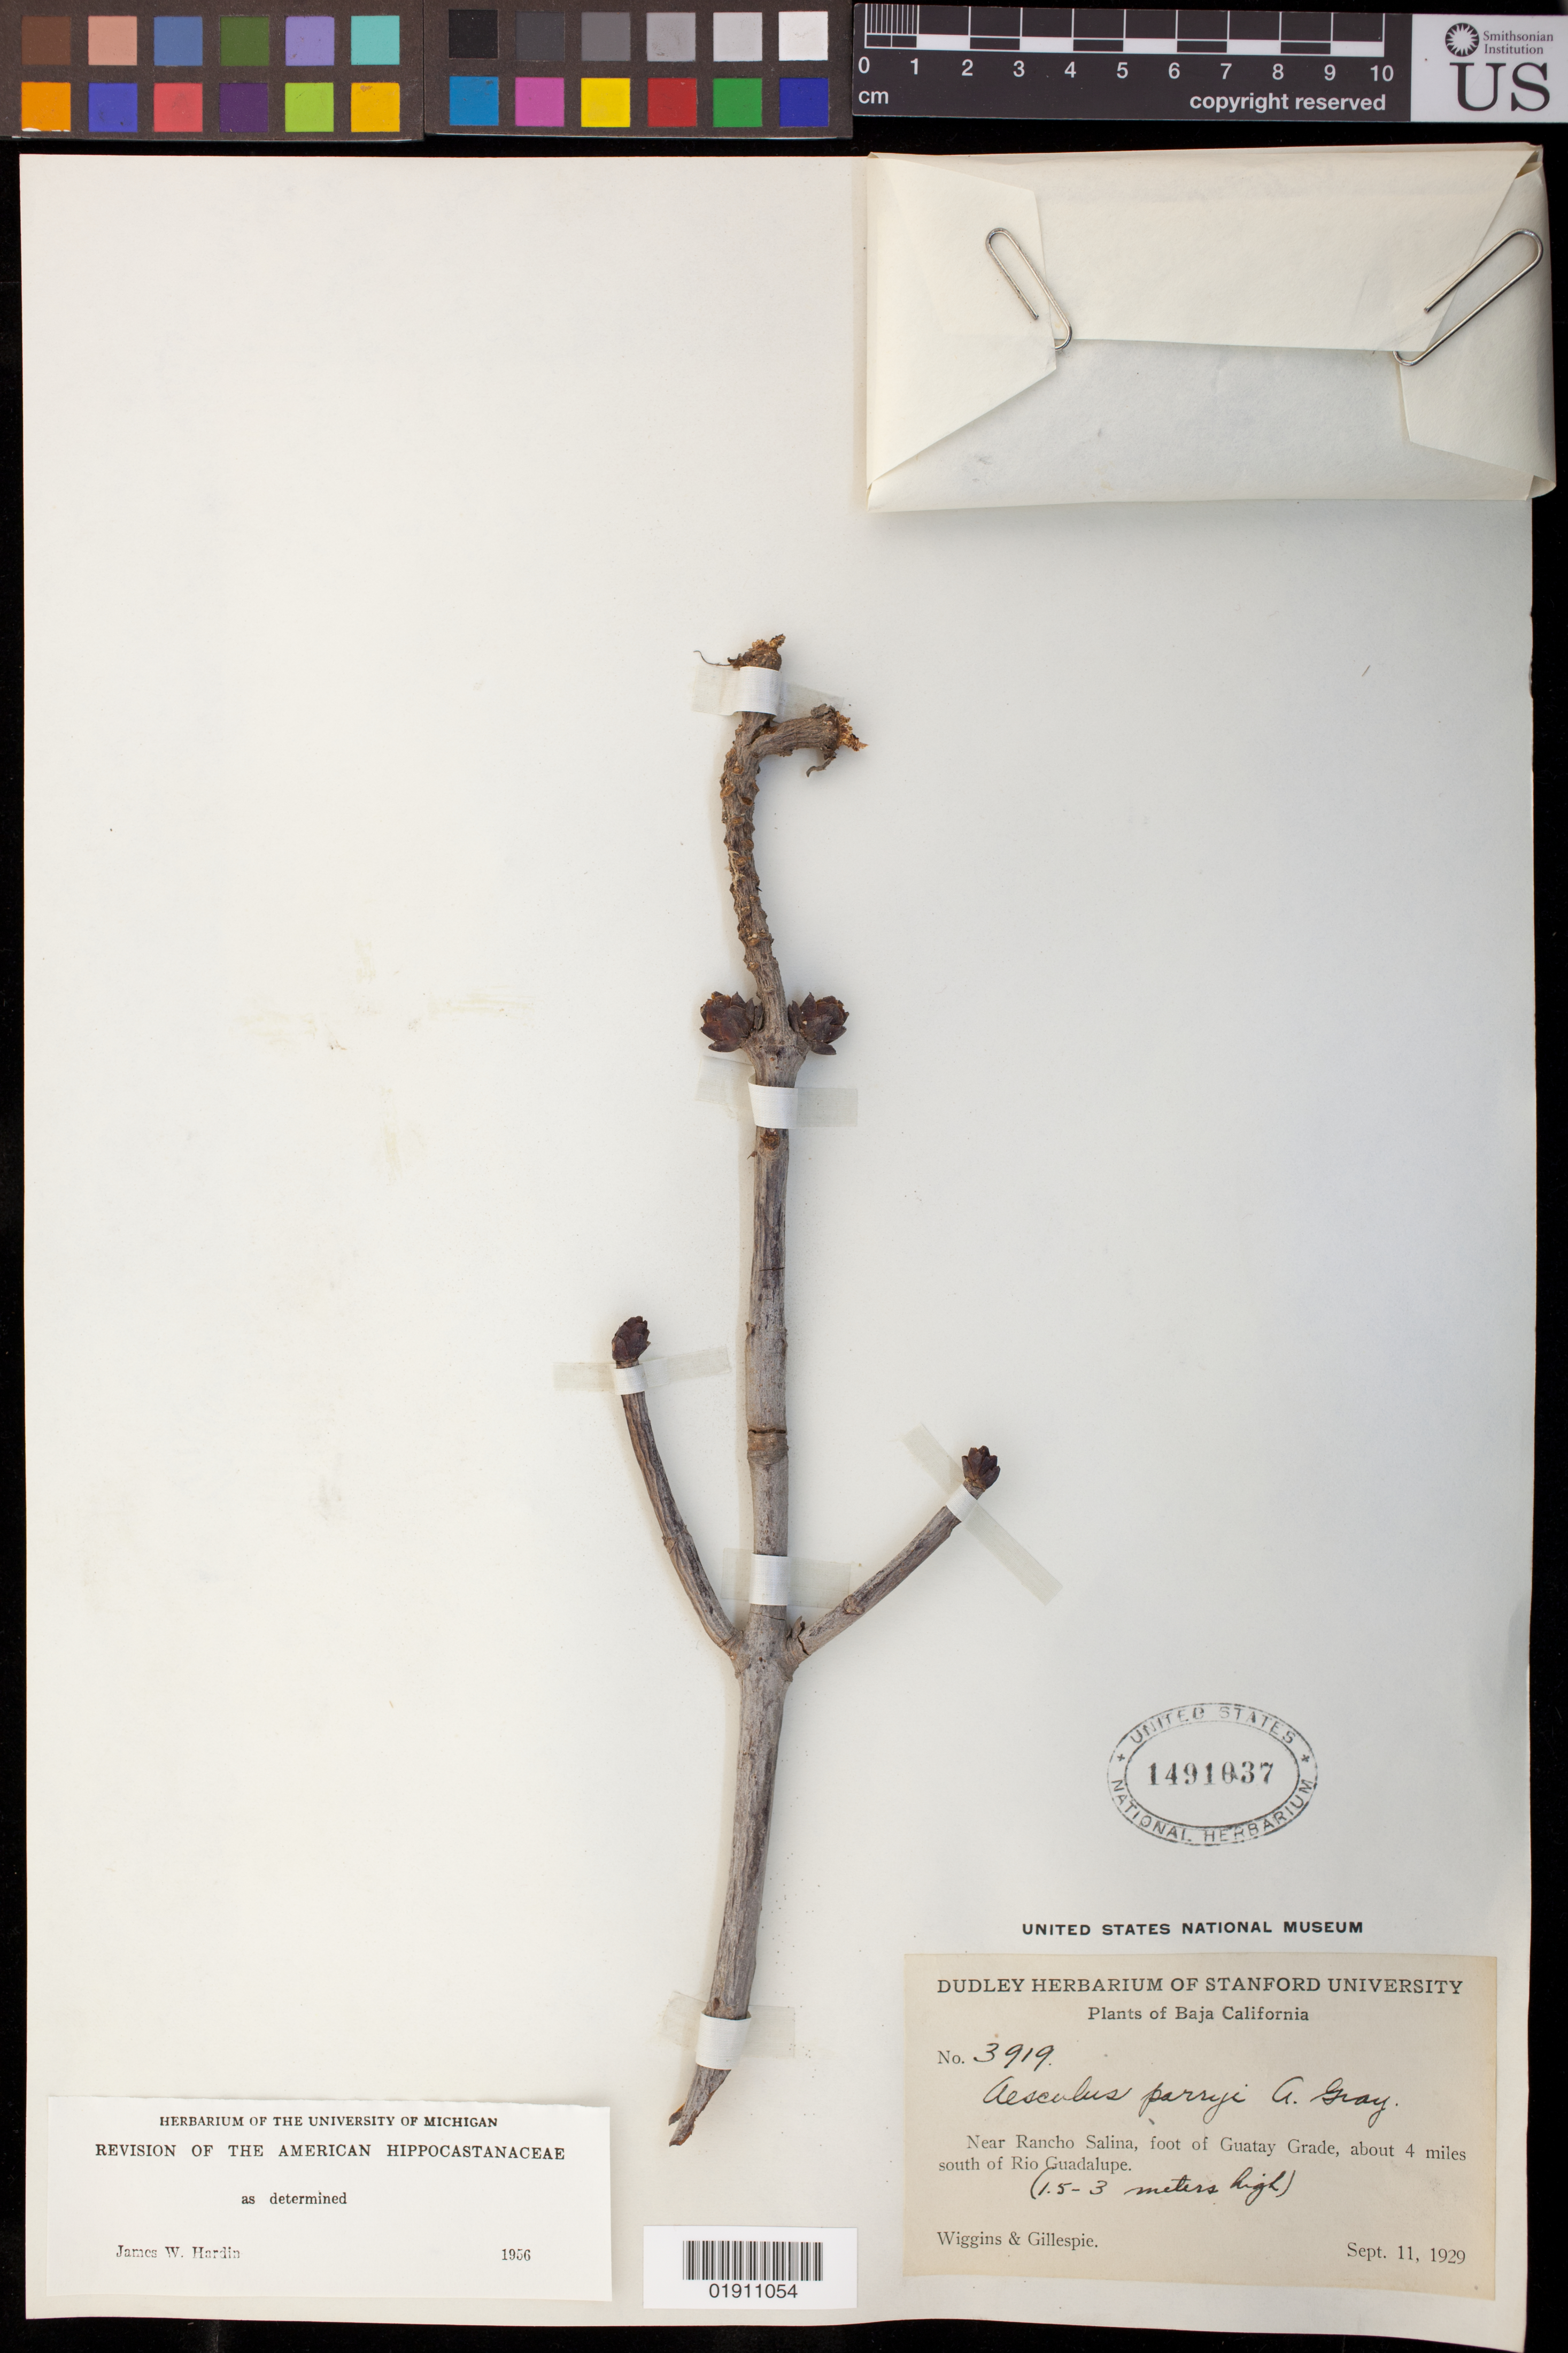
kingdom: Plantae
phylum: Tracheophyta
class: Magnoliopsida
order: Sapindales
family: Sapindaceae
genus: Aesculus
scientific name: Aesculus parryi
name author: A. Gray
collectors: I. L. Wiggins & J. W. Gillespie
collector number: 3919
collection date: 1929-09-11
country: Mexico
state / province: Baja California Norte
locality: Near Rancho Salina, foot of Guatay Grade, about 4 miles south of Rio Guadalupe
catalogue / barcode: US 1491037